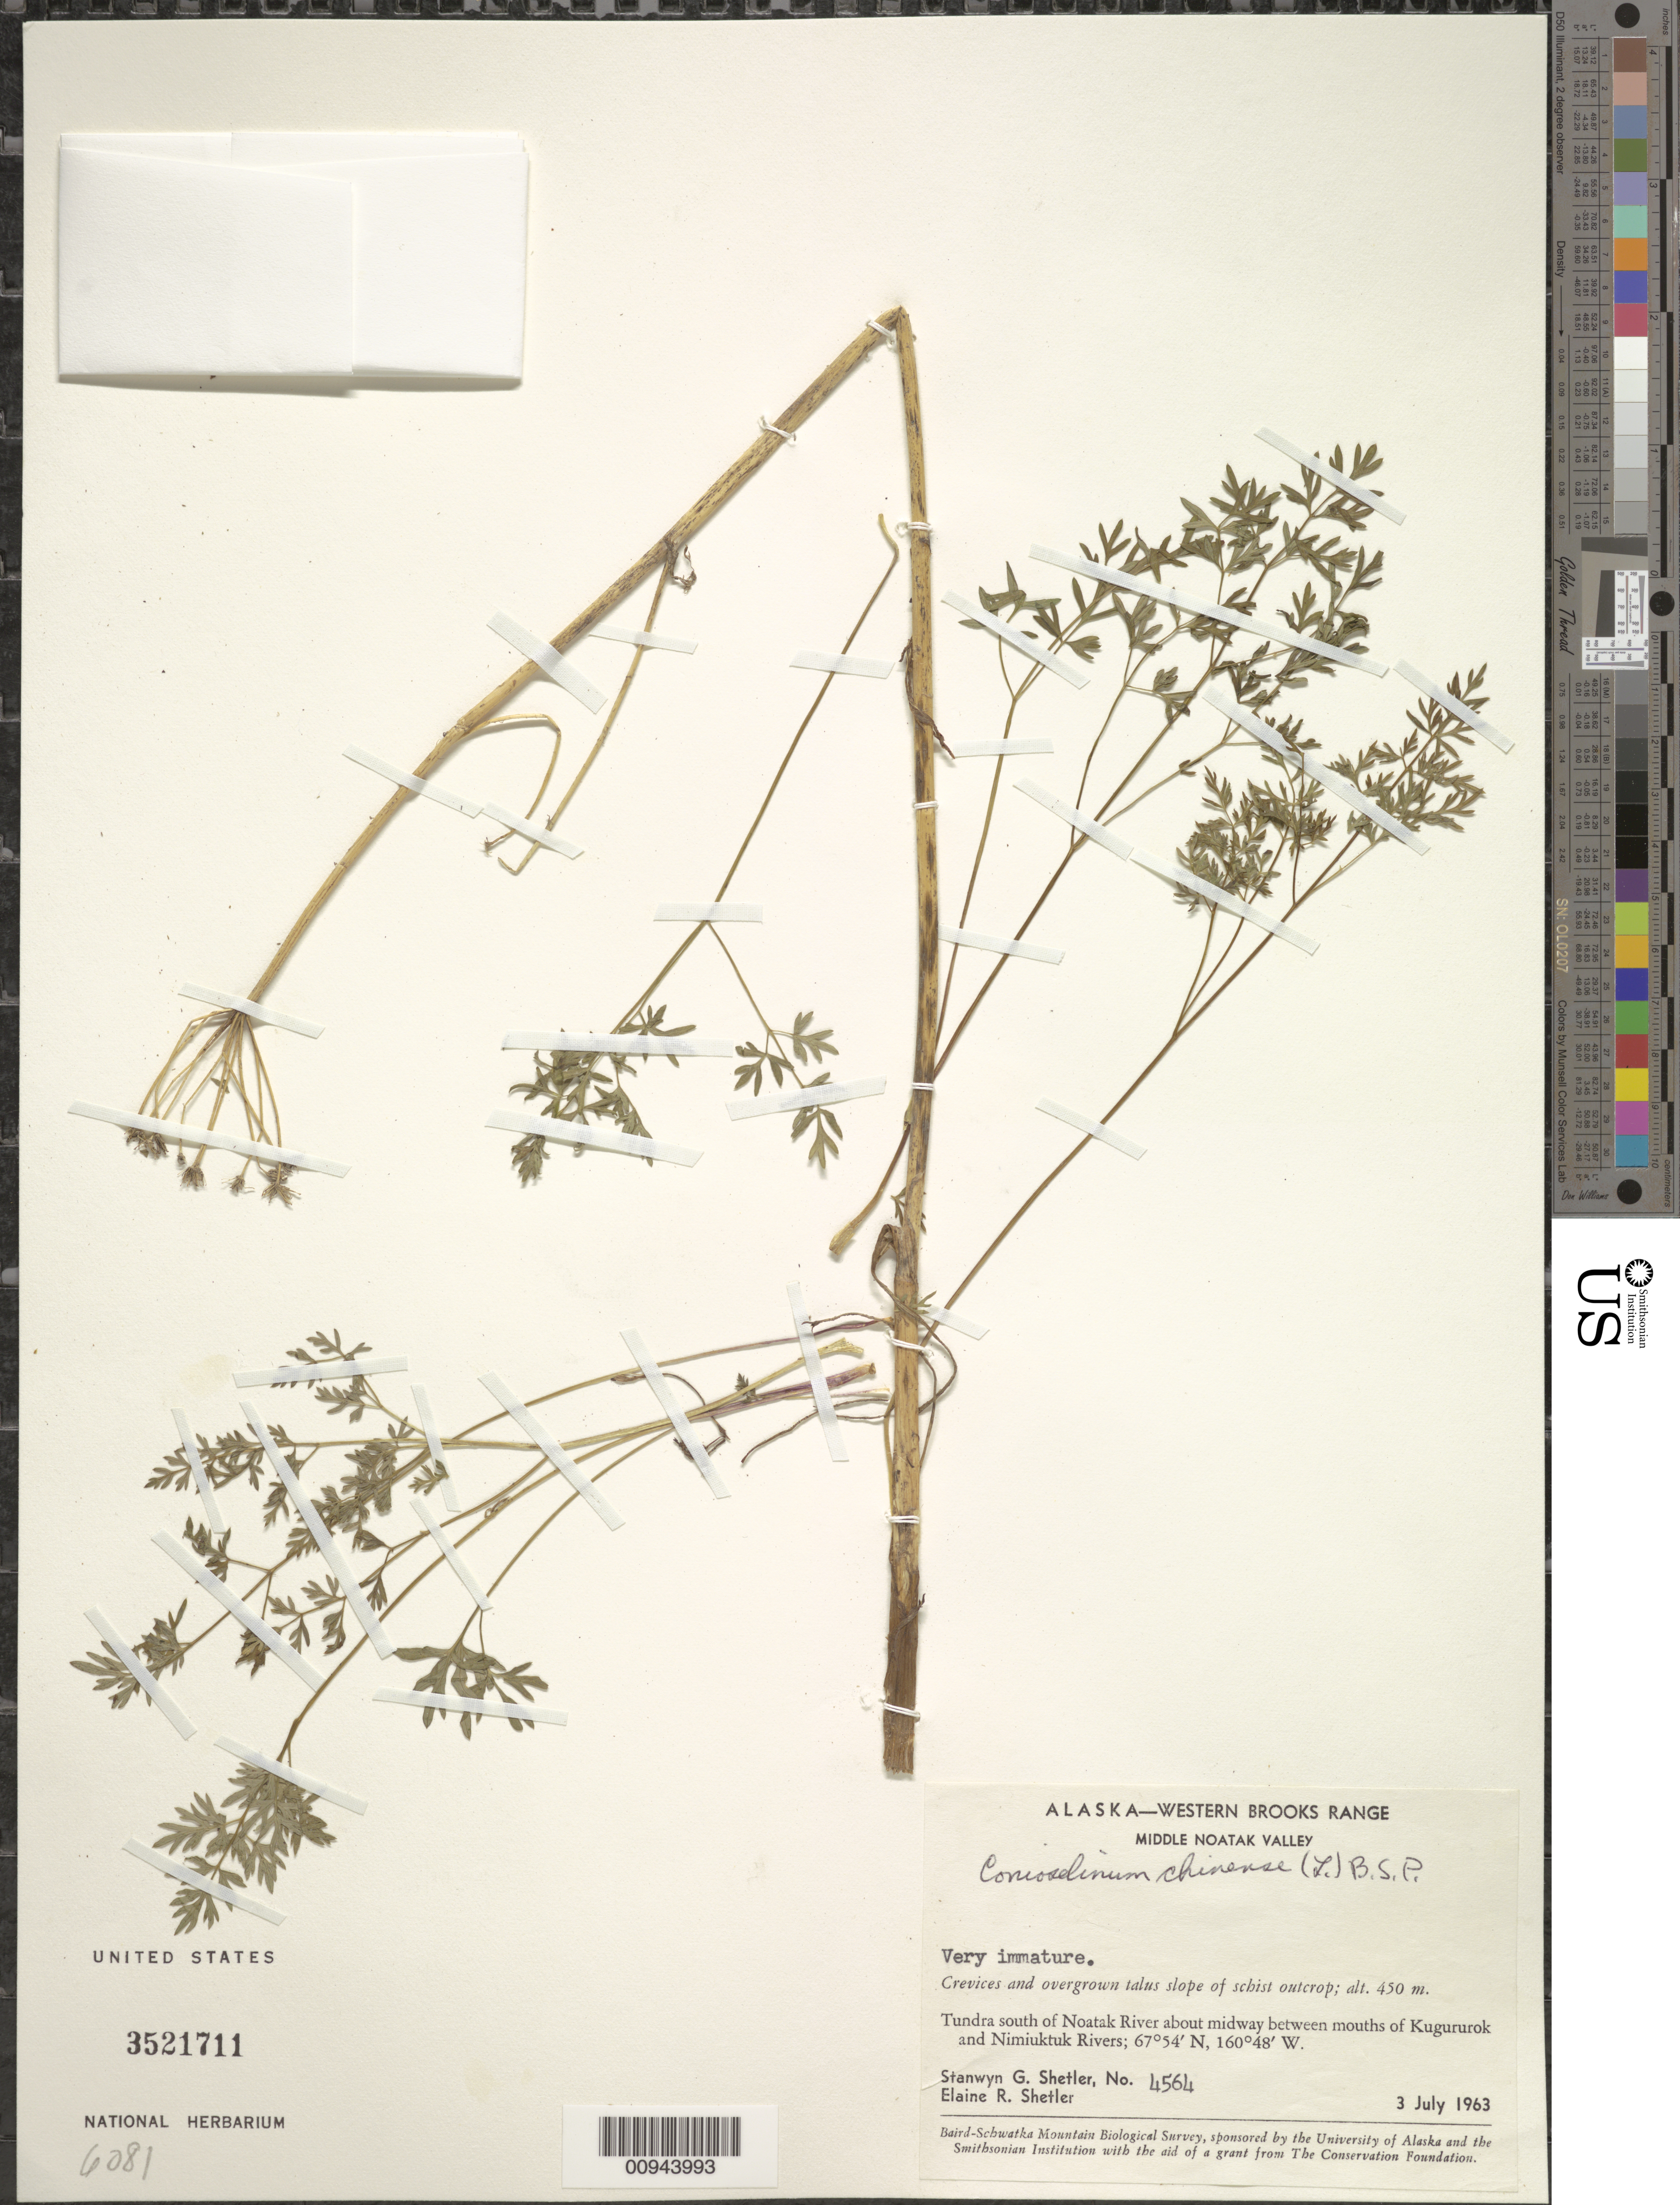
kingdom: Plantae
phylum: Tracheophyta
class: Magnoliopsida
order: Apiales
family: Apiaceae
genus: Conioselinum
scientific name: Conioselinum chinense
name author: (L.) Britton et al.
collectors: S. Shetler & E. R. Shetler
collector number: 4564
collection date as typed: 03 Jul 1963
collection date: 1963-07-03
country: United States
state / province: Alaska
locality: S of Noatak River about midway between mouths of Kugururok and Nimiuktuk Rivers. Western Brooks Range, Middle Noatak Valley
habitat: Tundra. Crevices and overgrown talus slope of schist outcrop.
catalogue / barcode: US 3521711